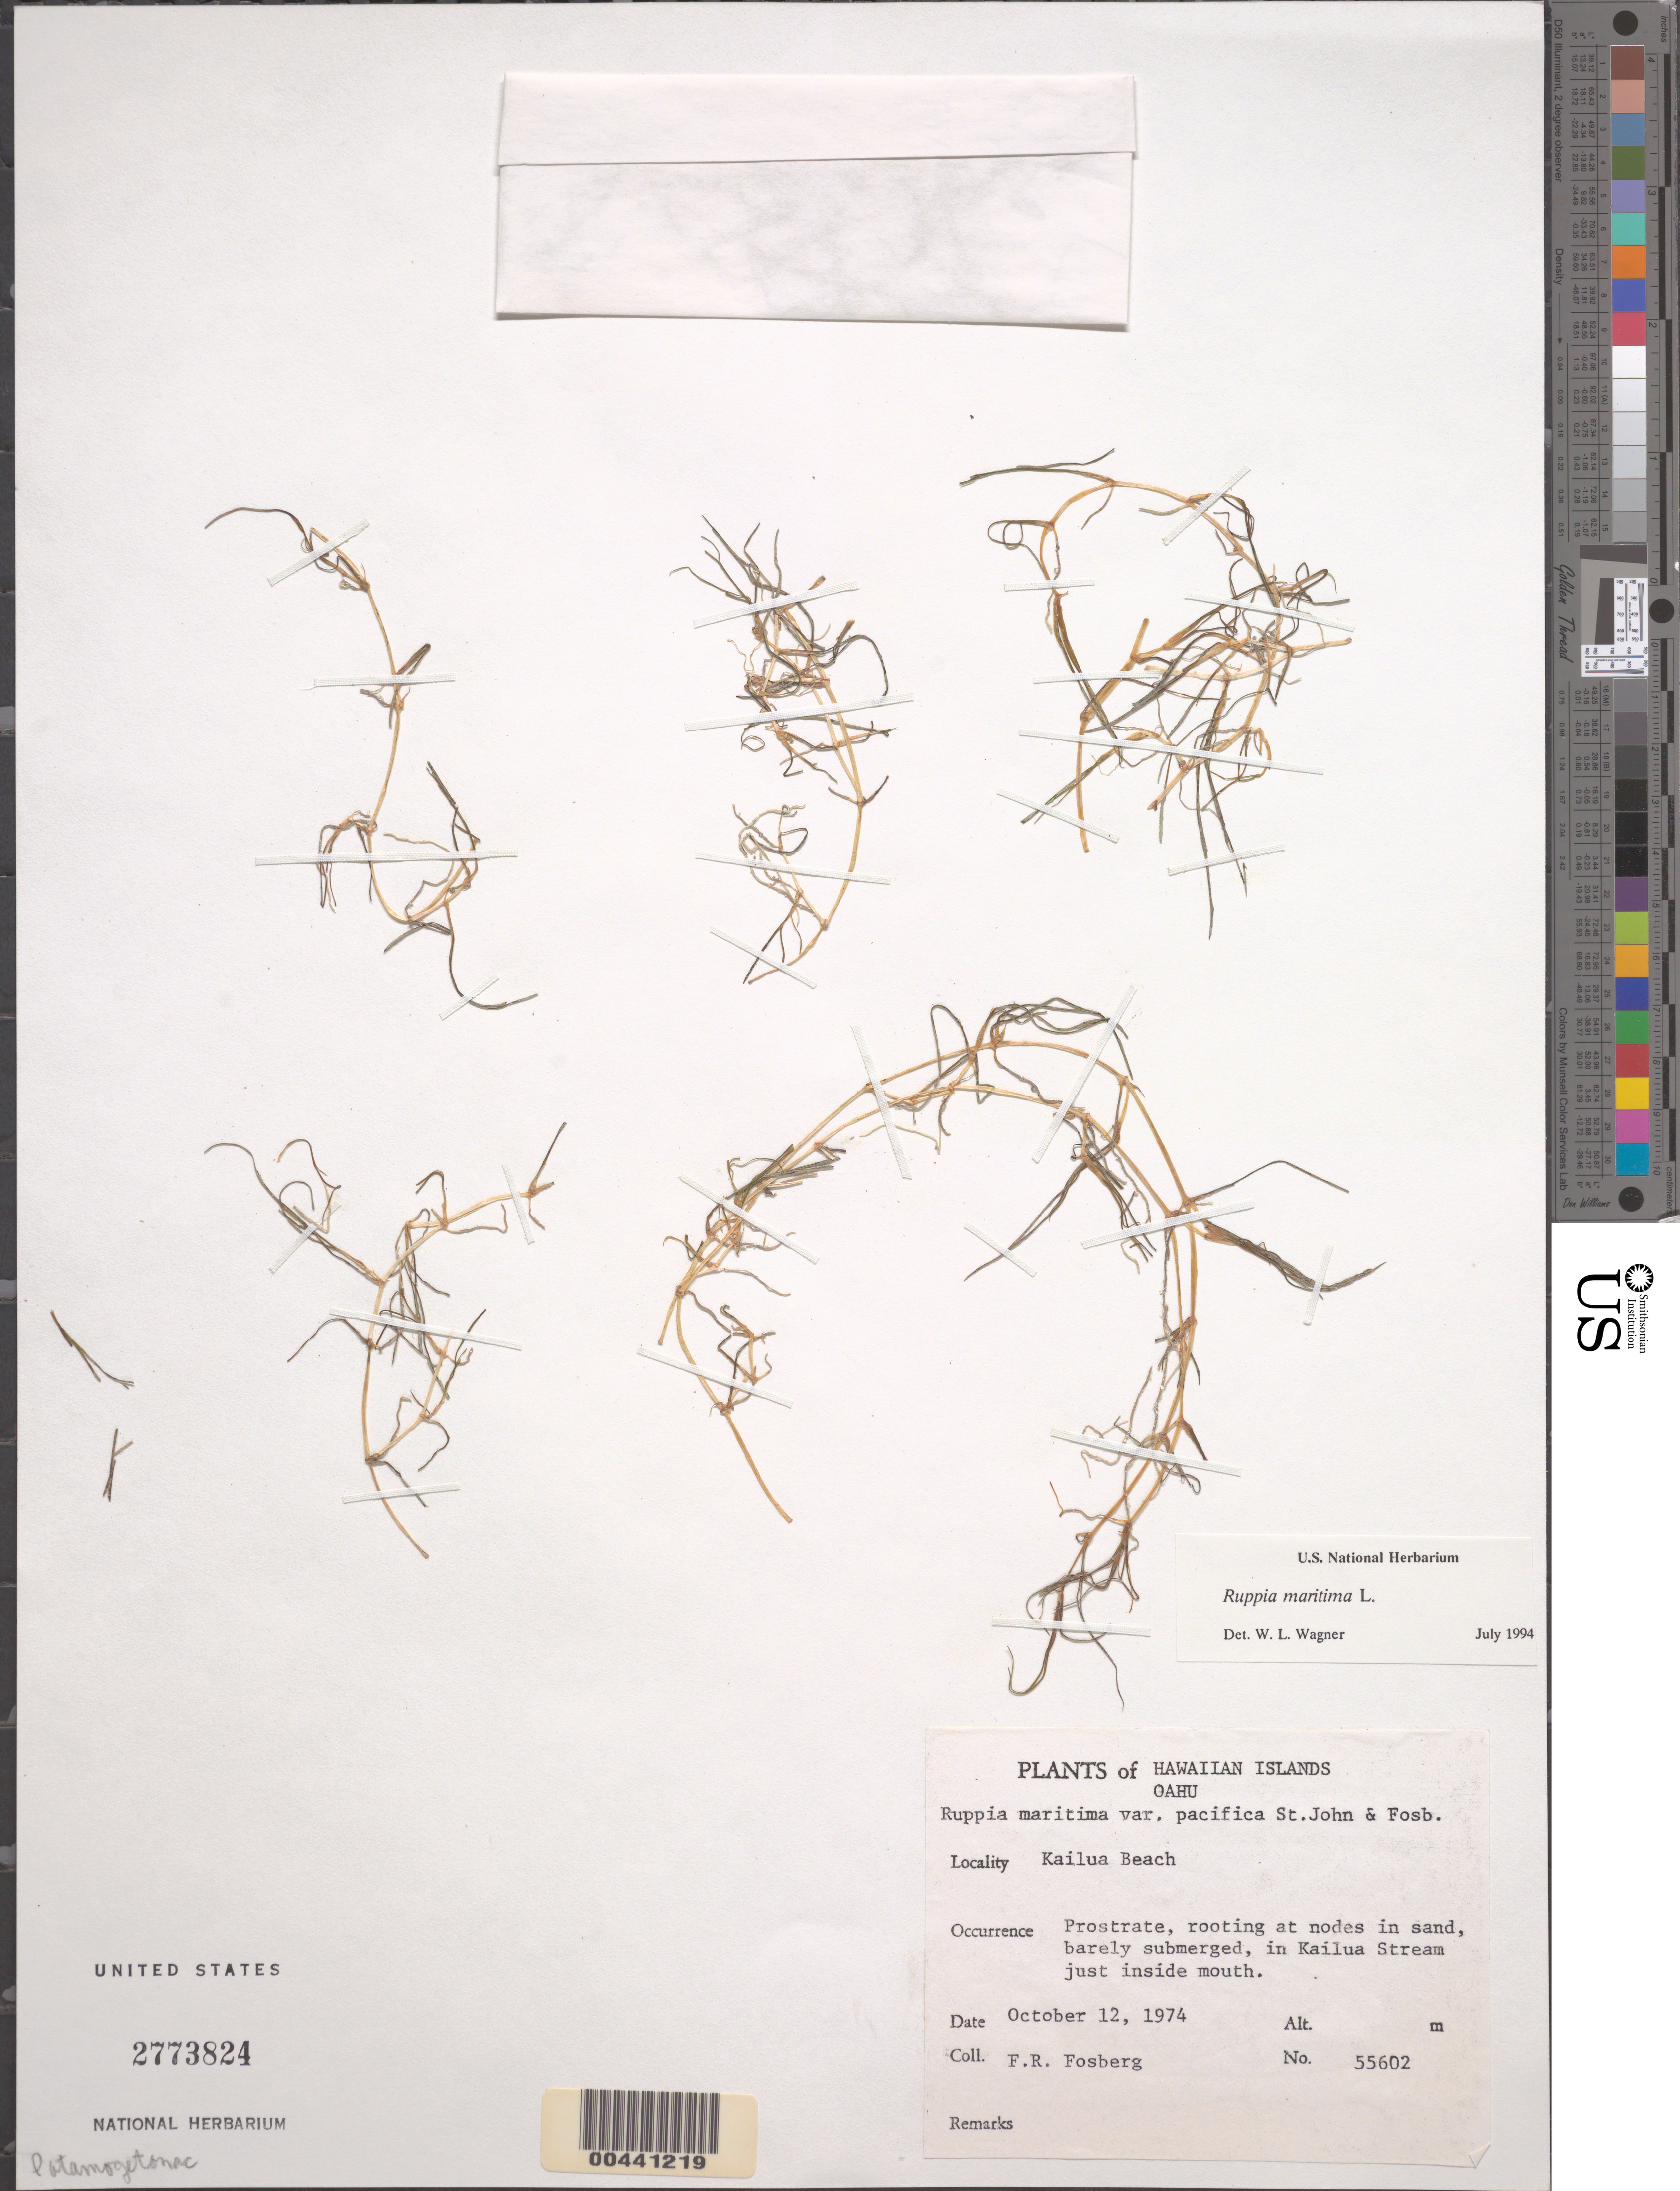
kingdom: Plantae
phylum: Tracheophyta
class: Liliopsida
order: Alismatales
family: Ruppiaceae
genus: Ruppia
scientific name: Ruppia maritima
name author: L.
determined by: Wagner, W. L., (BOT), Smithsonian Institution - National Museum of Natural History (UNITED STATES)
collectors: F. R. Fosberg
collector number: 55602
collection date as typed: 12 Oct 1974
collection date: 1974-10-12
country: United States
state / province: Hawaii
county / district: Honolulu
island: Oahu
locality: Kailua Beach, in Kailua Stream, just inside mouth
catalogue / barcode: US 2773824